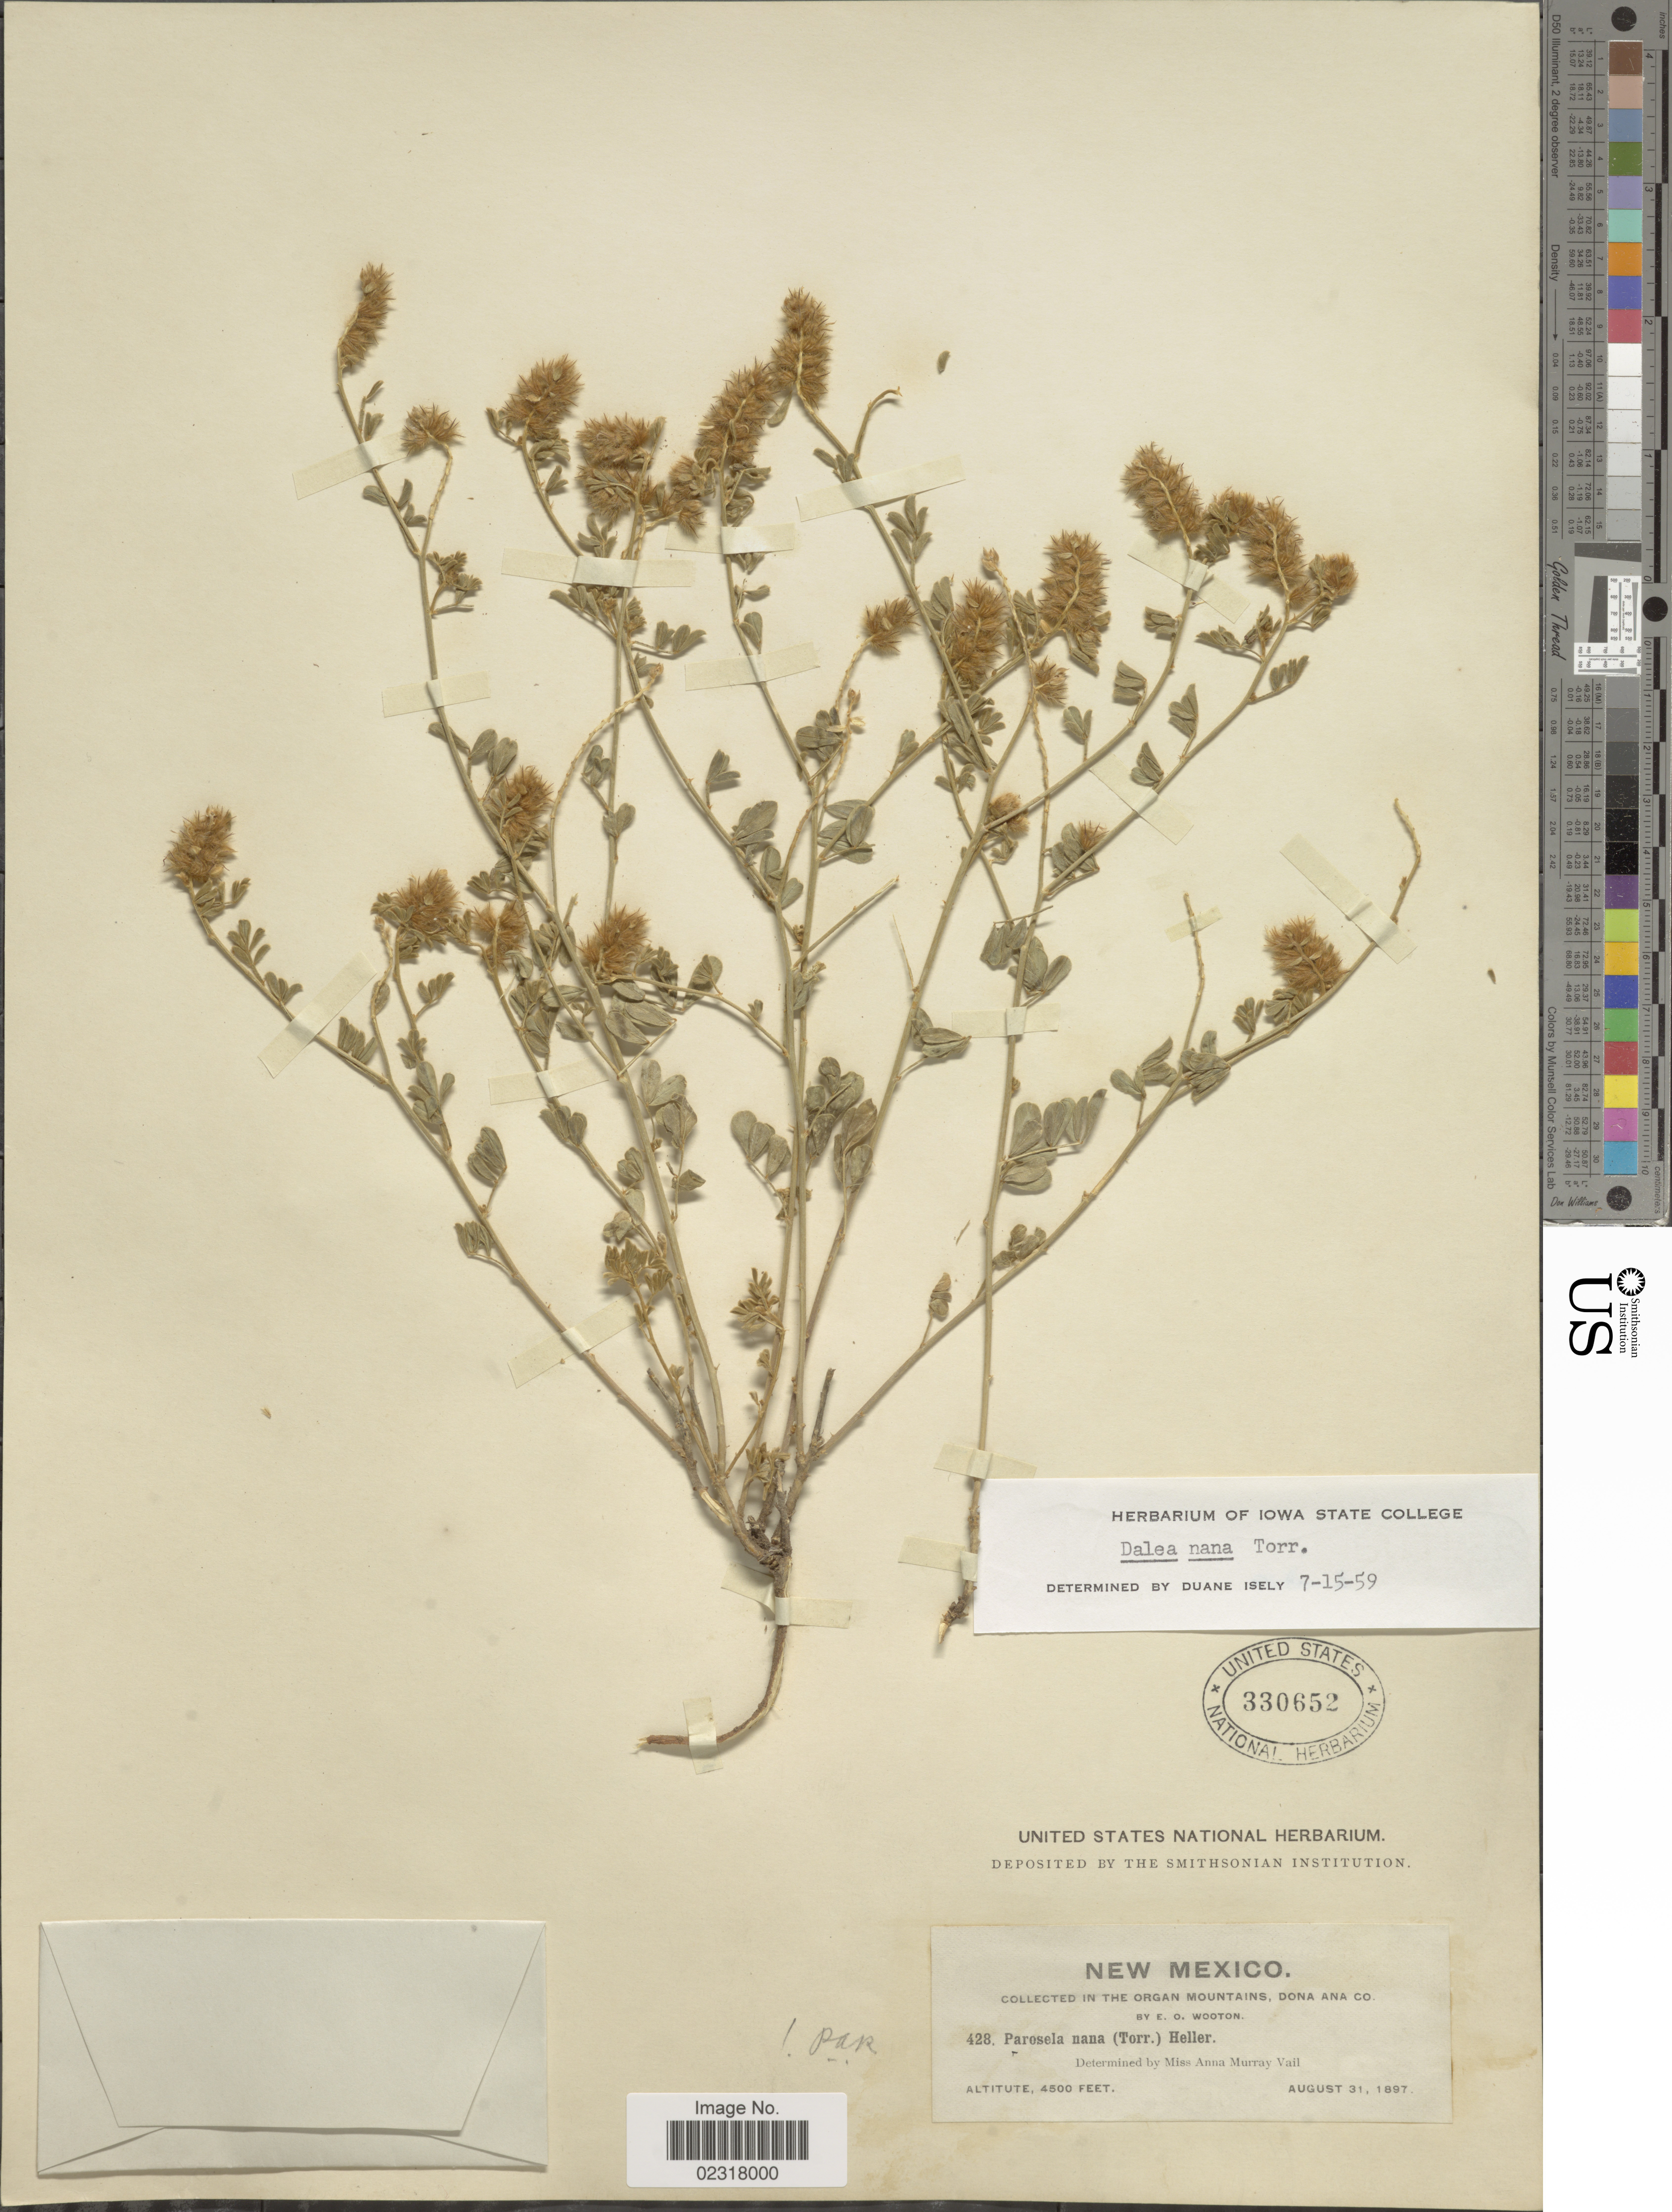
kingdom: Plantae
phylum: Tracheophyta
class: Magnoliopsida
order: Fabales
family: Fabaceae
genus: Dalea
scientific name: Dalea nana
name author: Torr. & A. Gray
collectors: E. O. Wooton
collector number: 428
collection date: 1897-08-31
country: United States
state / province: New Mexico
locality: In the Organ Mountains, Dona Ana Co.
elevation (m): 1372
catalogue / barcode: US 330652